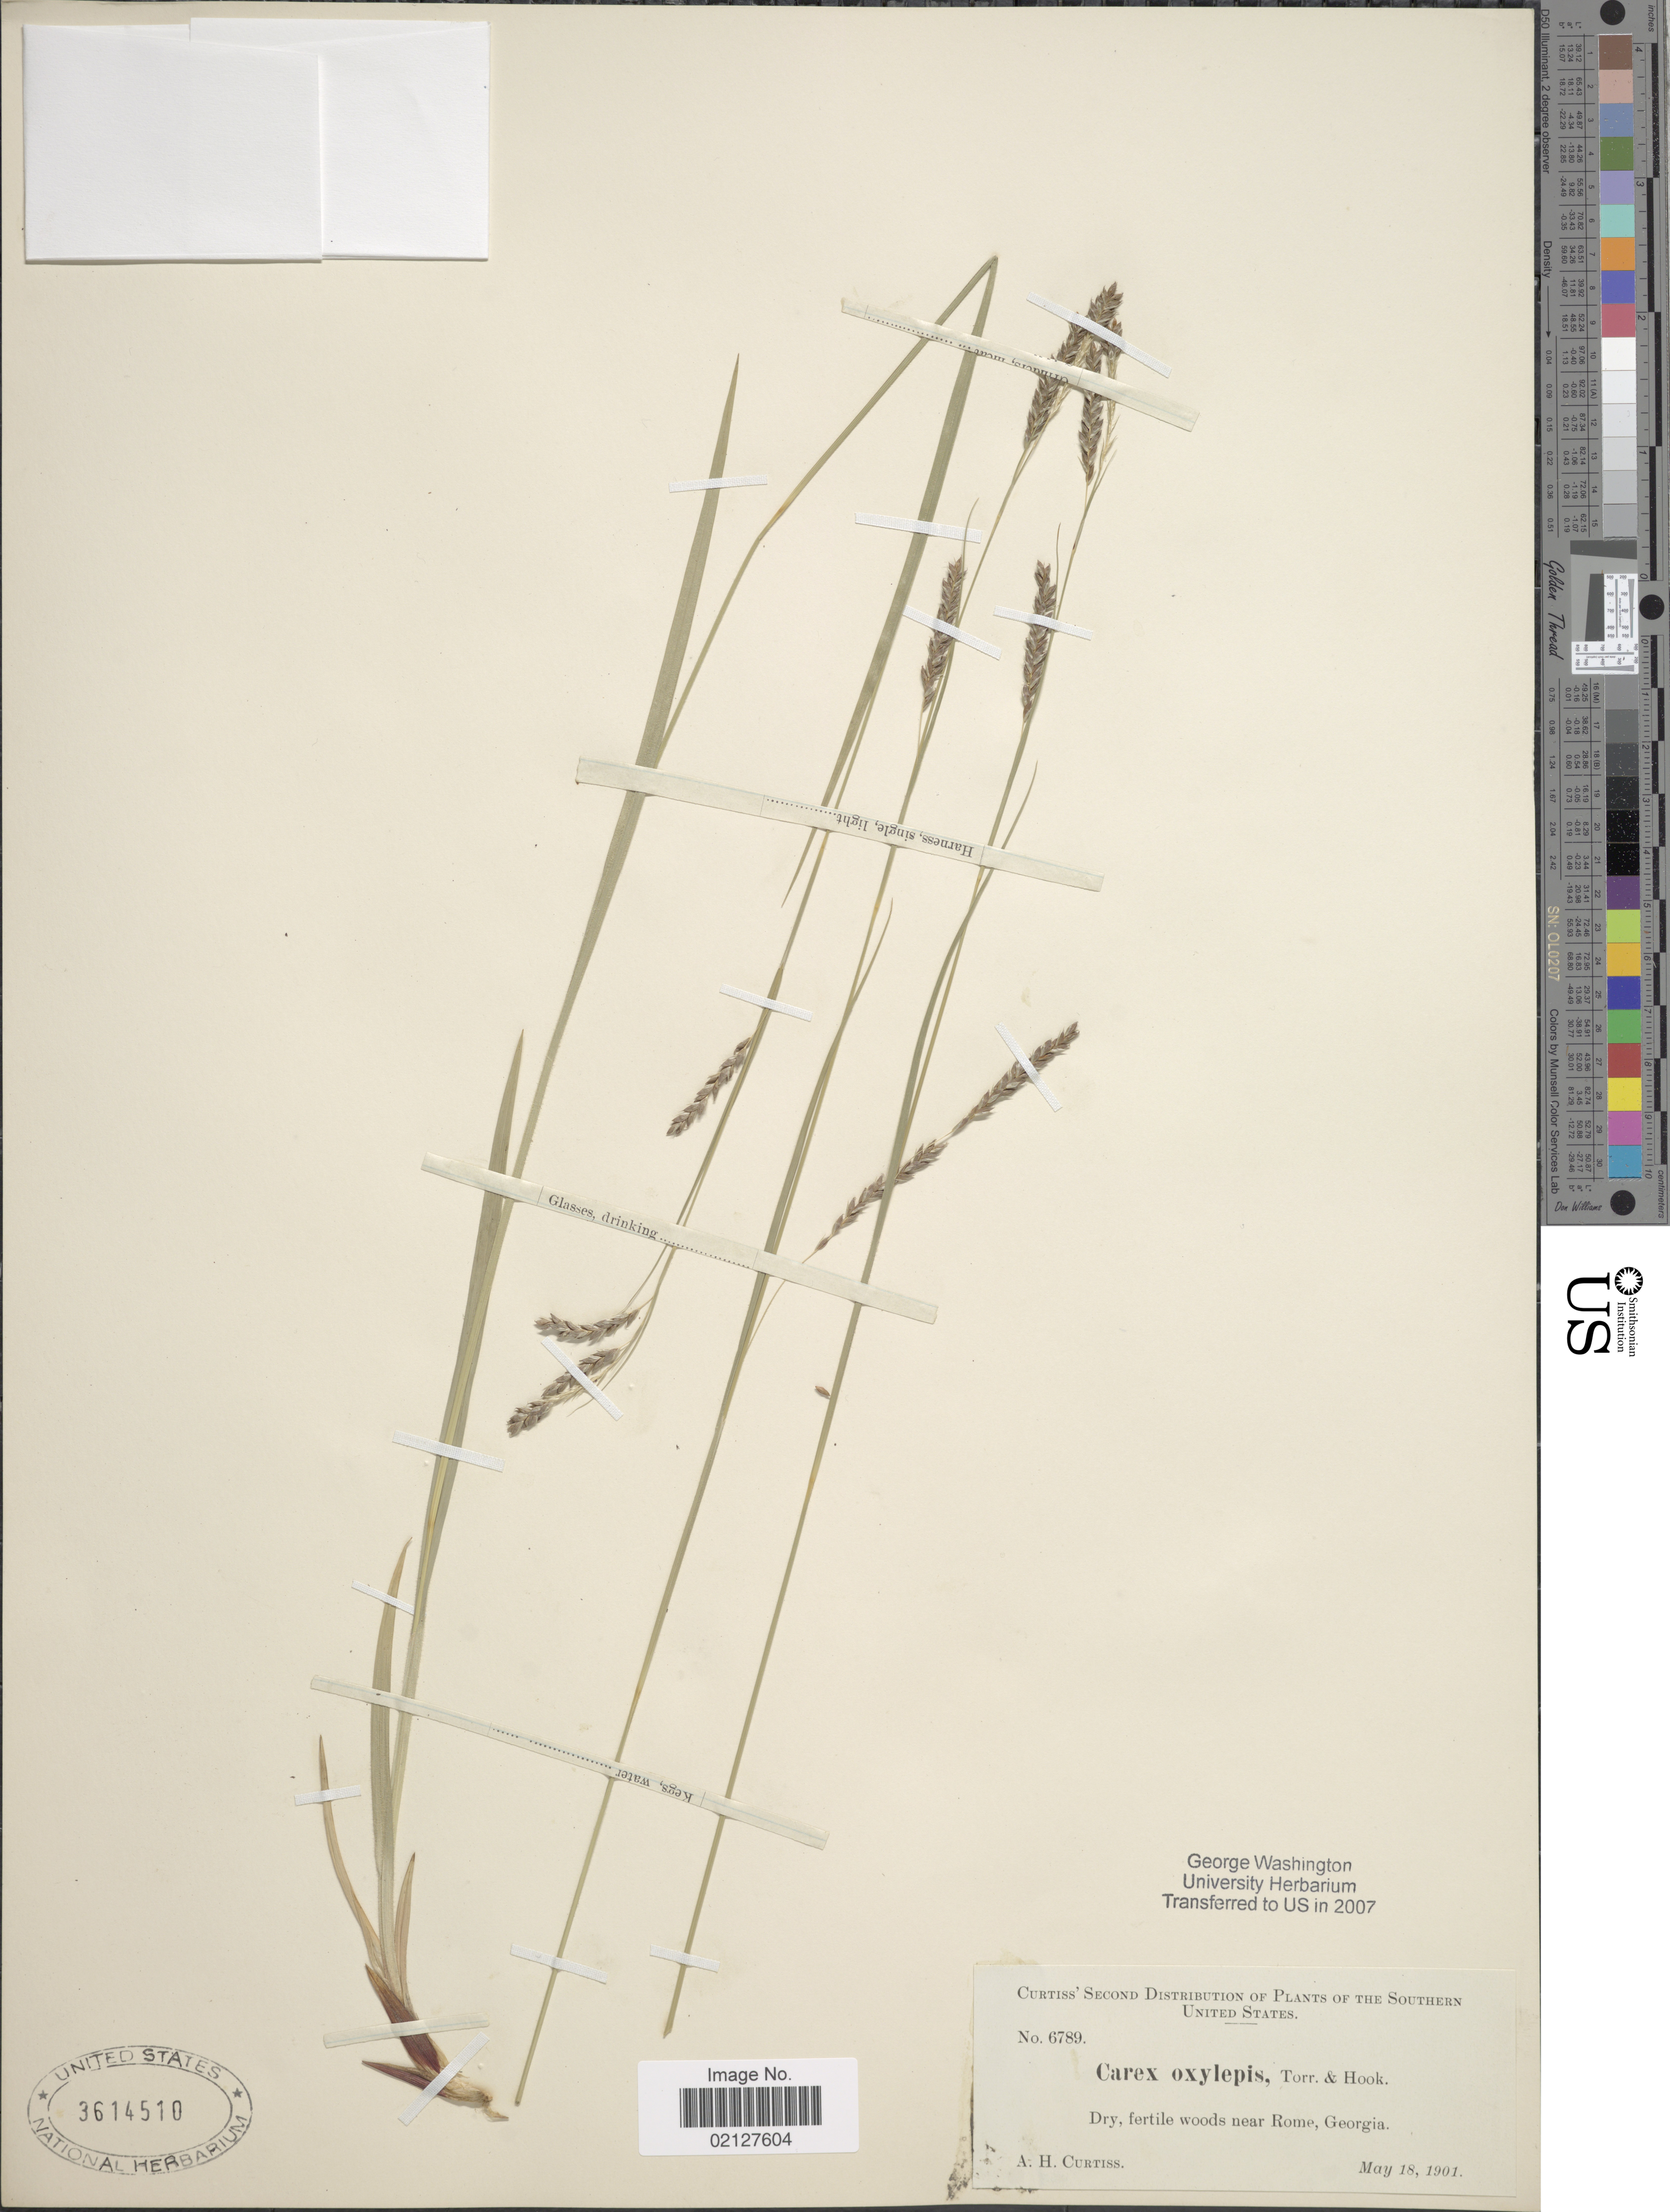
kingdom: Plantae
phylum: Tracheophyta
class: Liliopsida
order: Poales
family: Cyperaceae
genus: Carex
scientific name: Carex oxylepis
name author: Torr. & Hook.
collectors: A. H. Curtiss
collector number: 6789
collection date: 1901-05-18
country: United States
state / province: Georgia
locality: Near Rome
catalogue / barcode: US 3614510